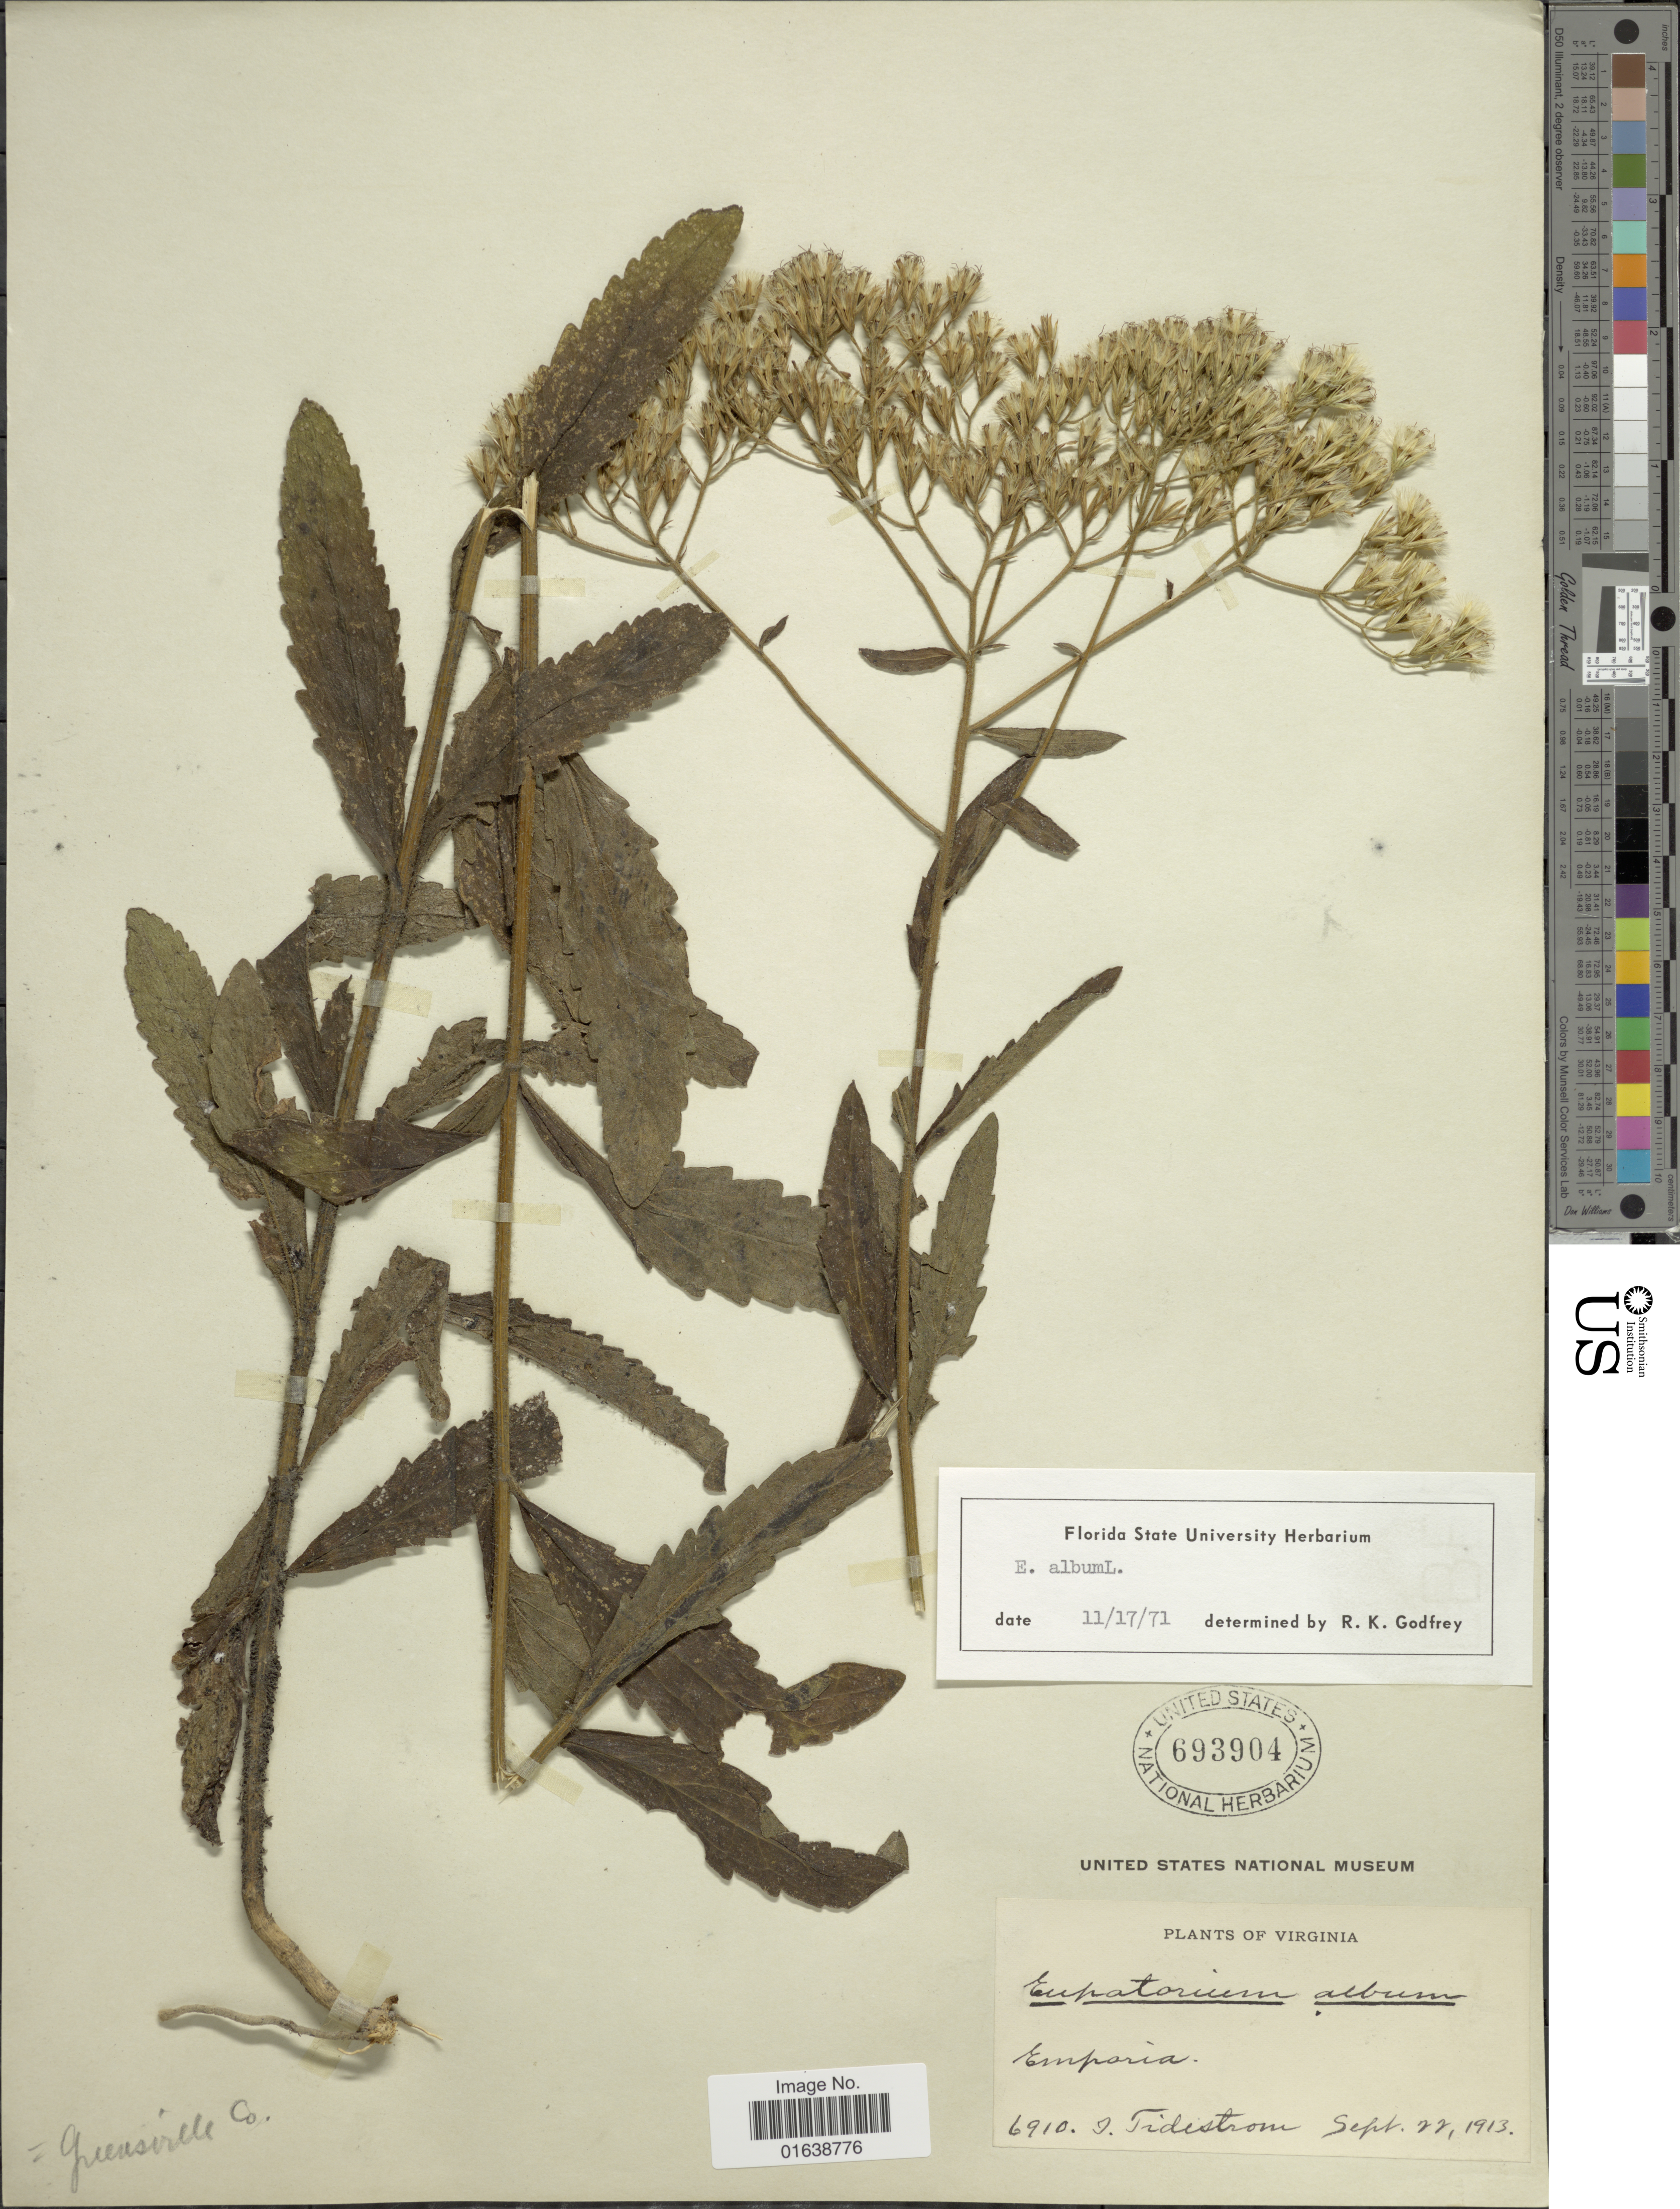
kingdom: Plantae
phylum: Tracheophyta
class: Magnoliopsida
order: Asterales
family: Asteraceae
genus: Eupatorium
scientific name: Eupatorium album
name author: L.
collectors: I. F. Tidestrom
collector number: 6910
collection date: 1913-09-22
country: United States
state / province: Virginia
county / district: City of Emporia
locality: Virginia. Emporia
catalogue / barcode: US 693904